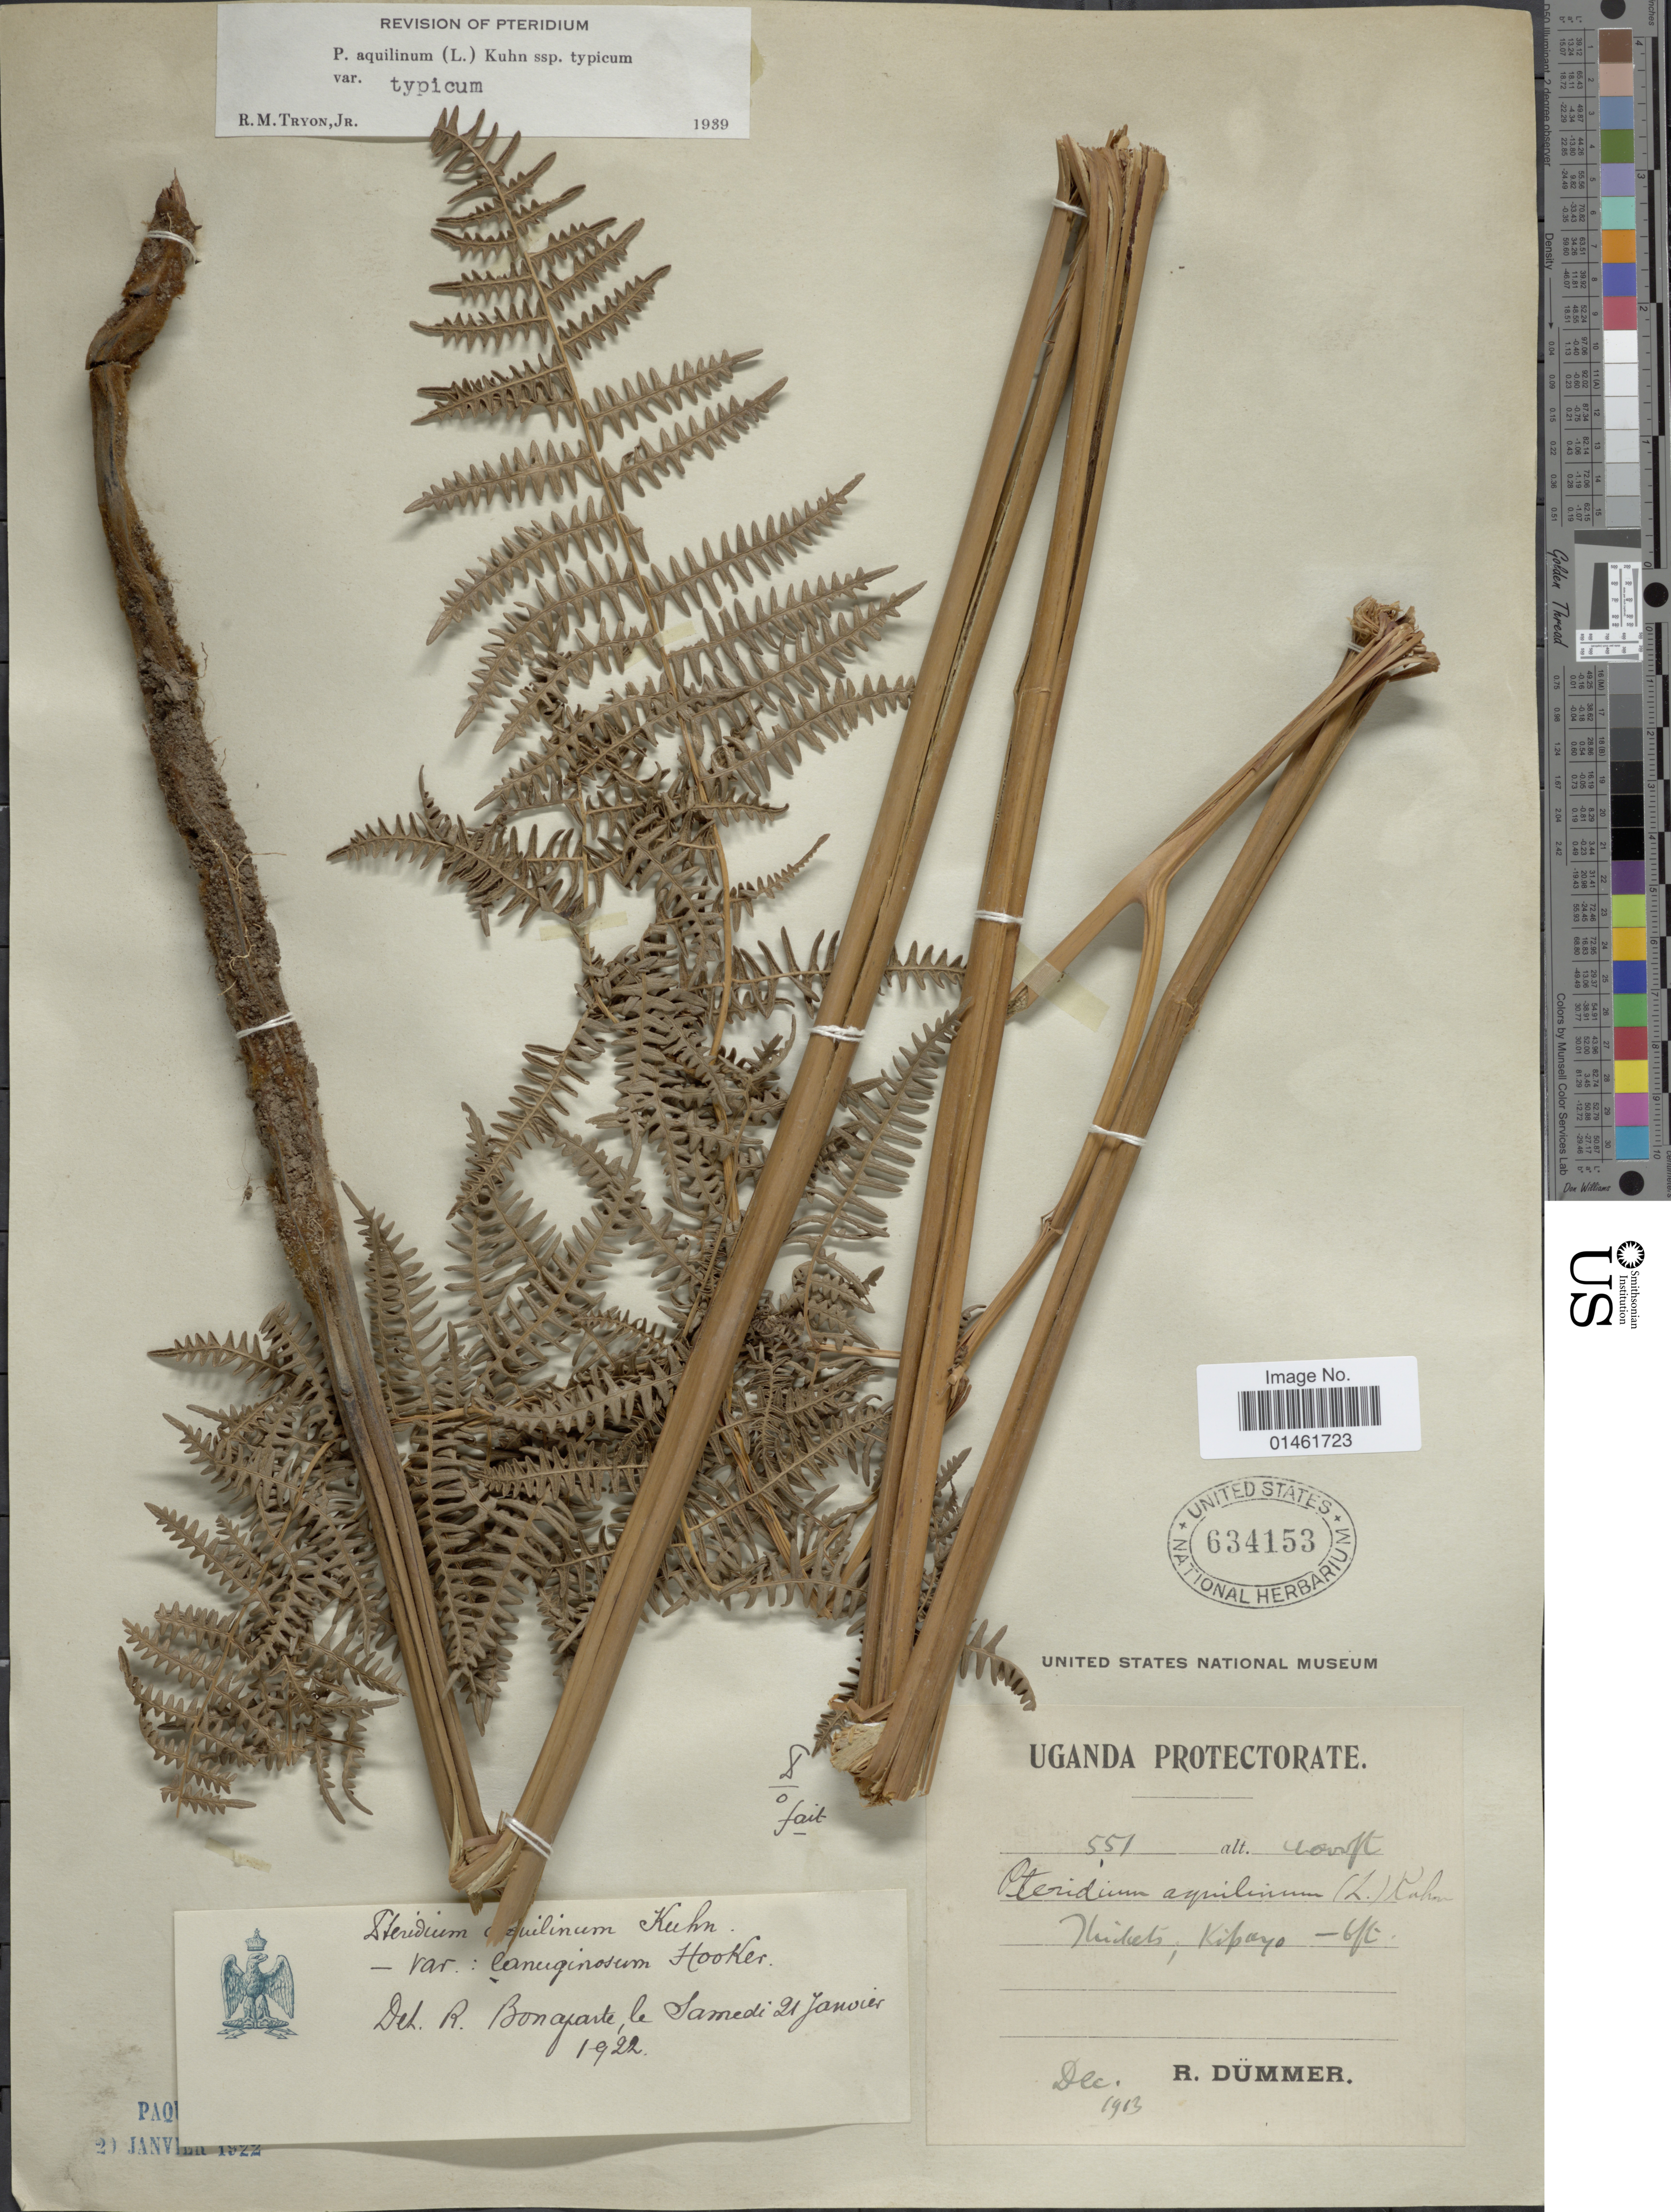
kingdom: Plantae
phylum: Tracheophyta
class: Polypodiopsida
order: Polypodiales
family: Dennstaedtiaceae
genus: Pteridium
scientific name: Pteridium aquilinum var. typicum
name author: R.M. Tryon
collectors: R. Dümmer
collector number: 551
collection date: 1913-12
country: Uganda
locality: Uganda protectorate, Thickets, Kipayo.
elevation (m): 1219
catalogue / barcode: US 634153